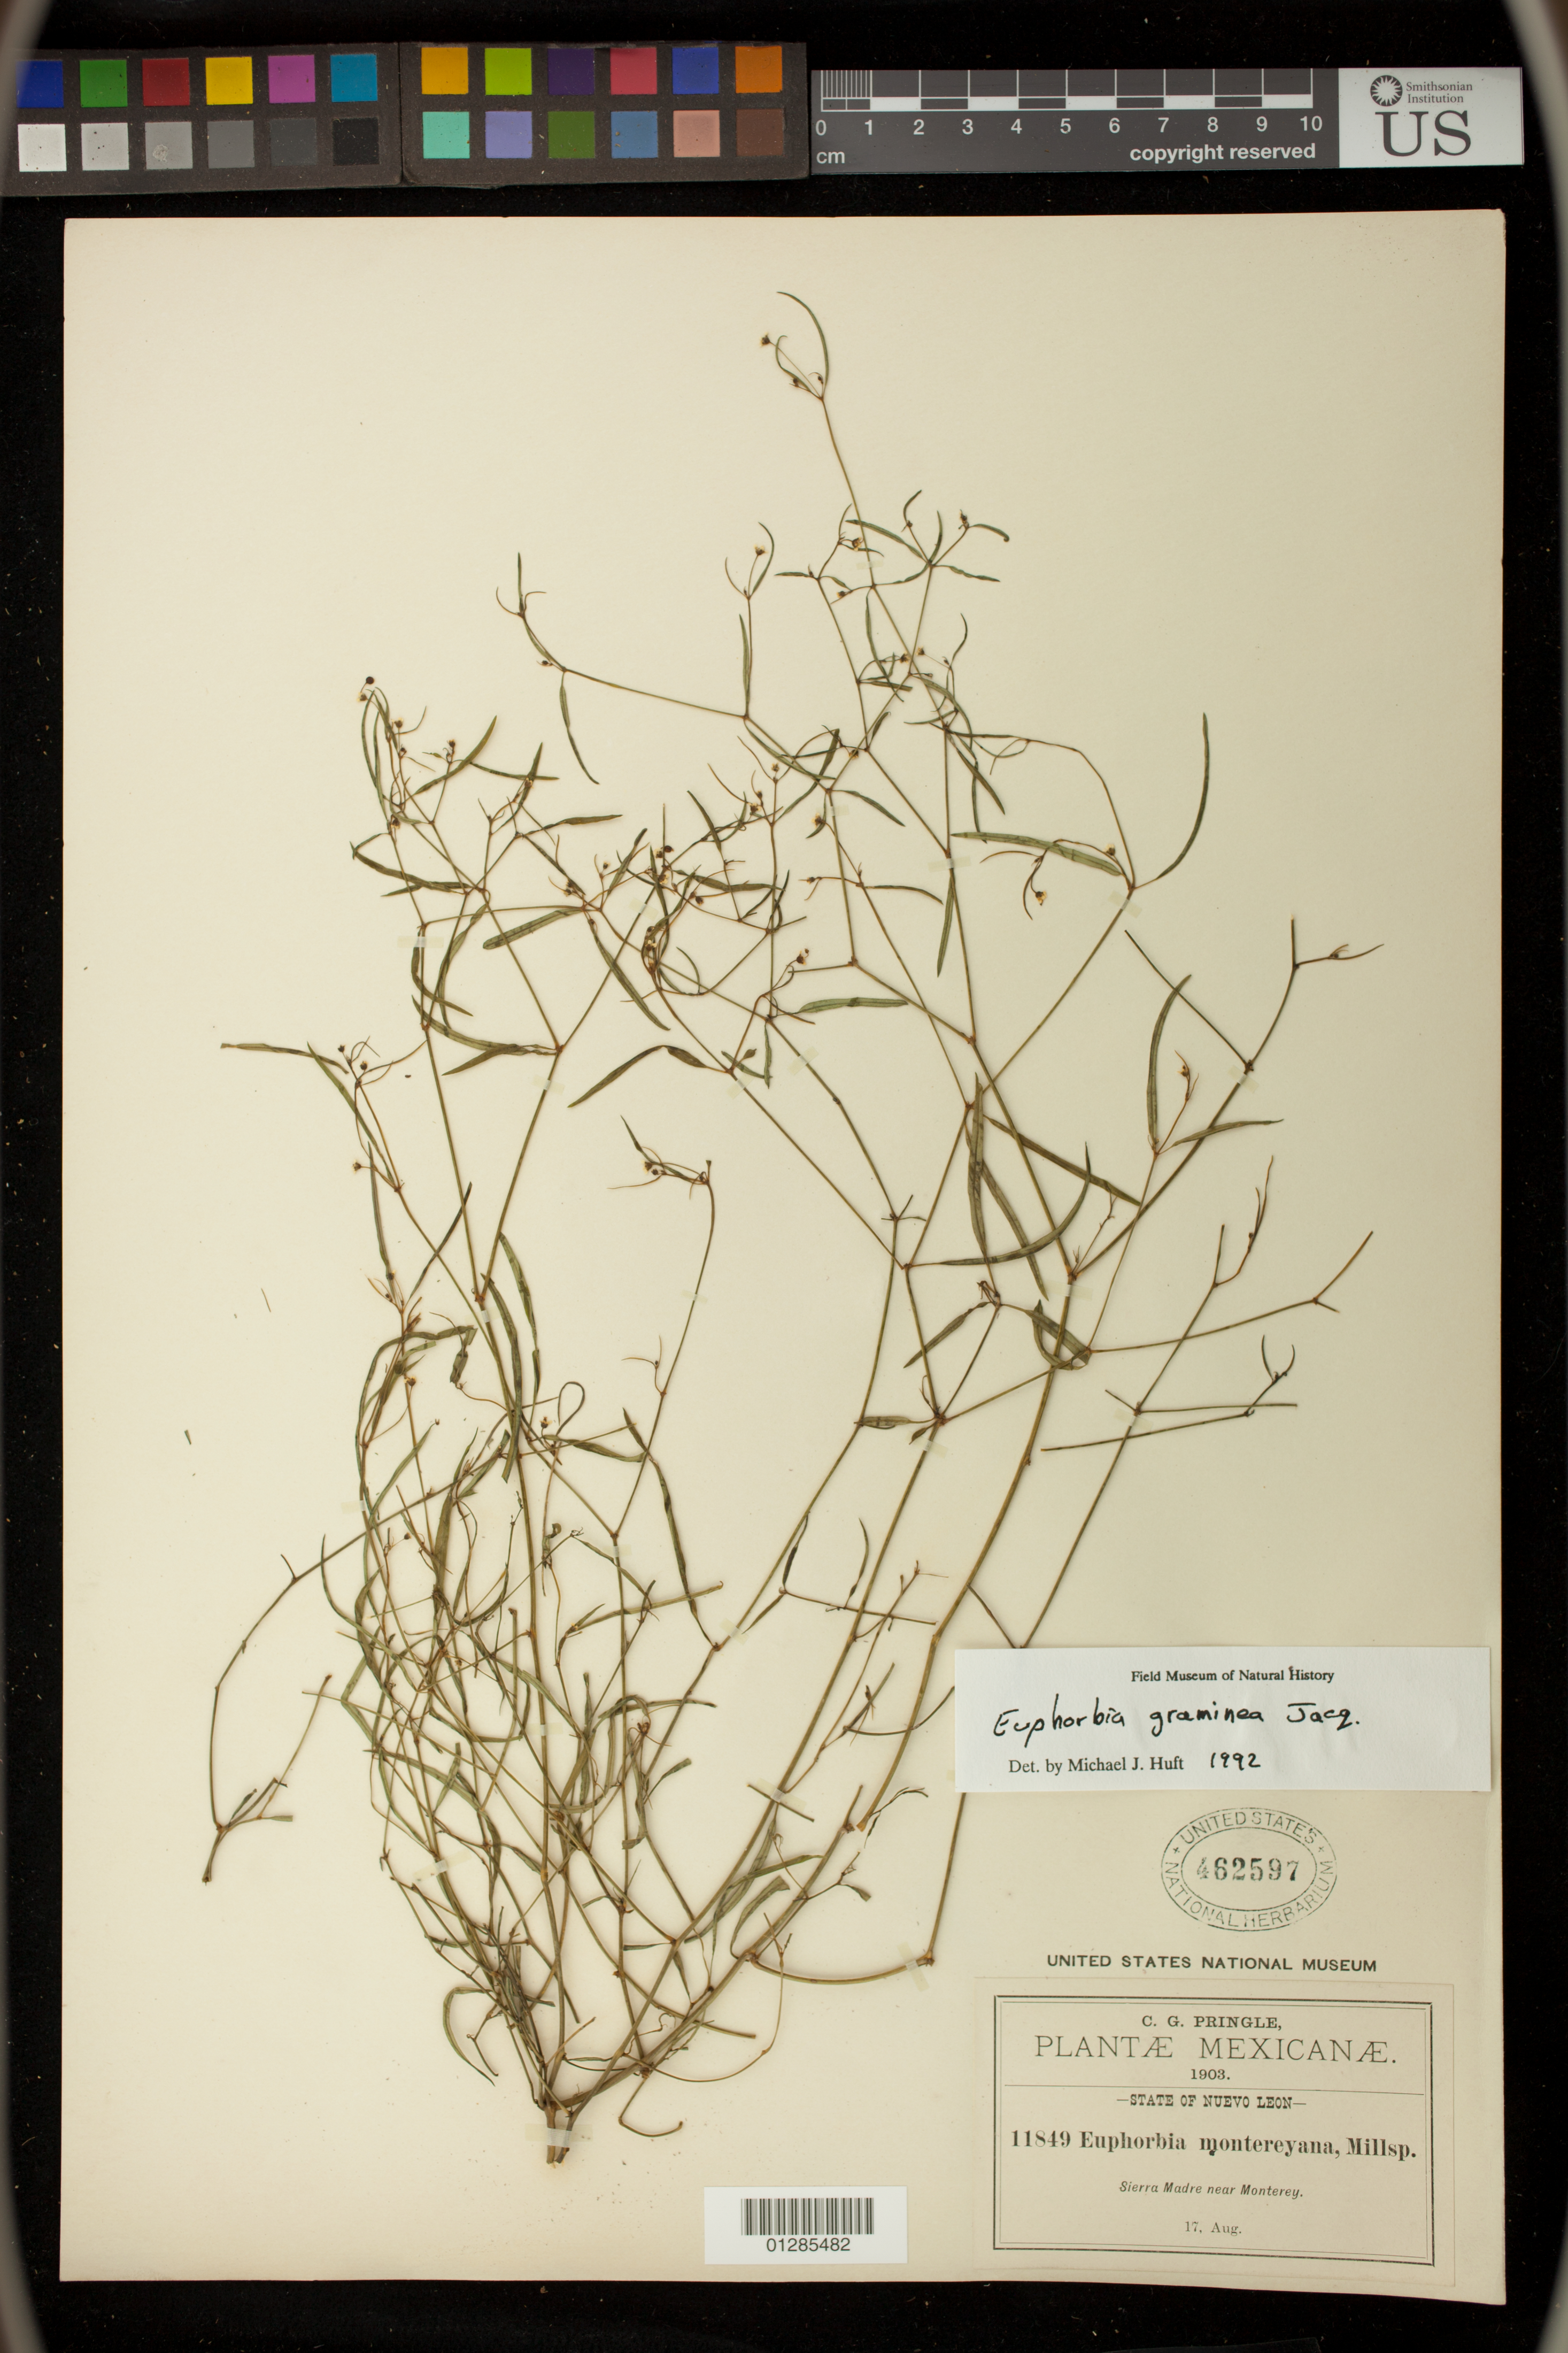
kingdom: Plantae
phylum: Tracheophyta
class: Magnoliopsida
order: Malpighiales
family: Euphorbiaceae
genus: Euphorbia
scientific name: Euphorbia graminea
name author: Jacq.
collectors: C. G. Pringle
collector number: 11849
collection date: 1903-08-17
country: Mexico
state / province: Nuevo Leon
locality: Sierra Madre near Monterey.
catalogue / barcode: US 462597